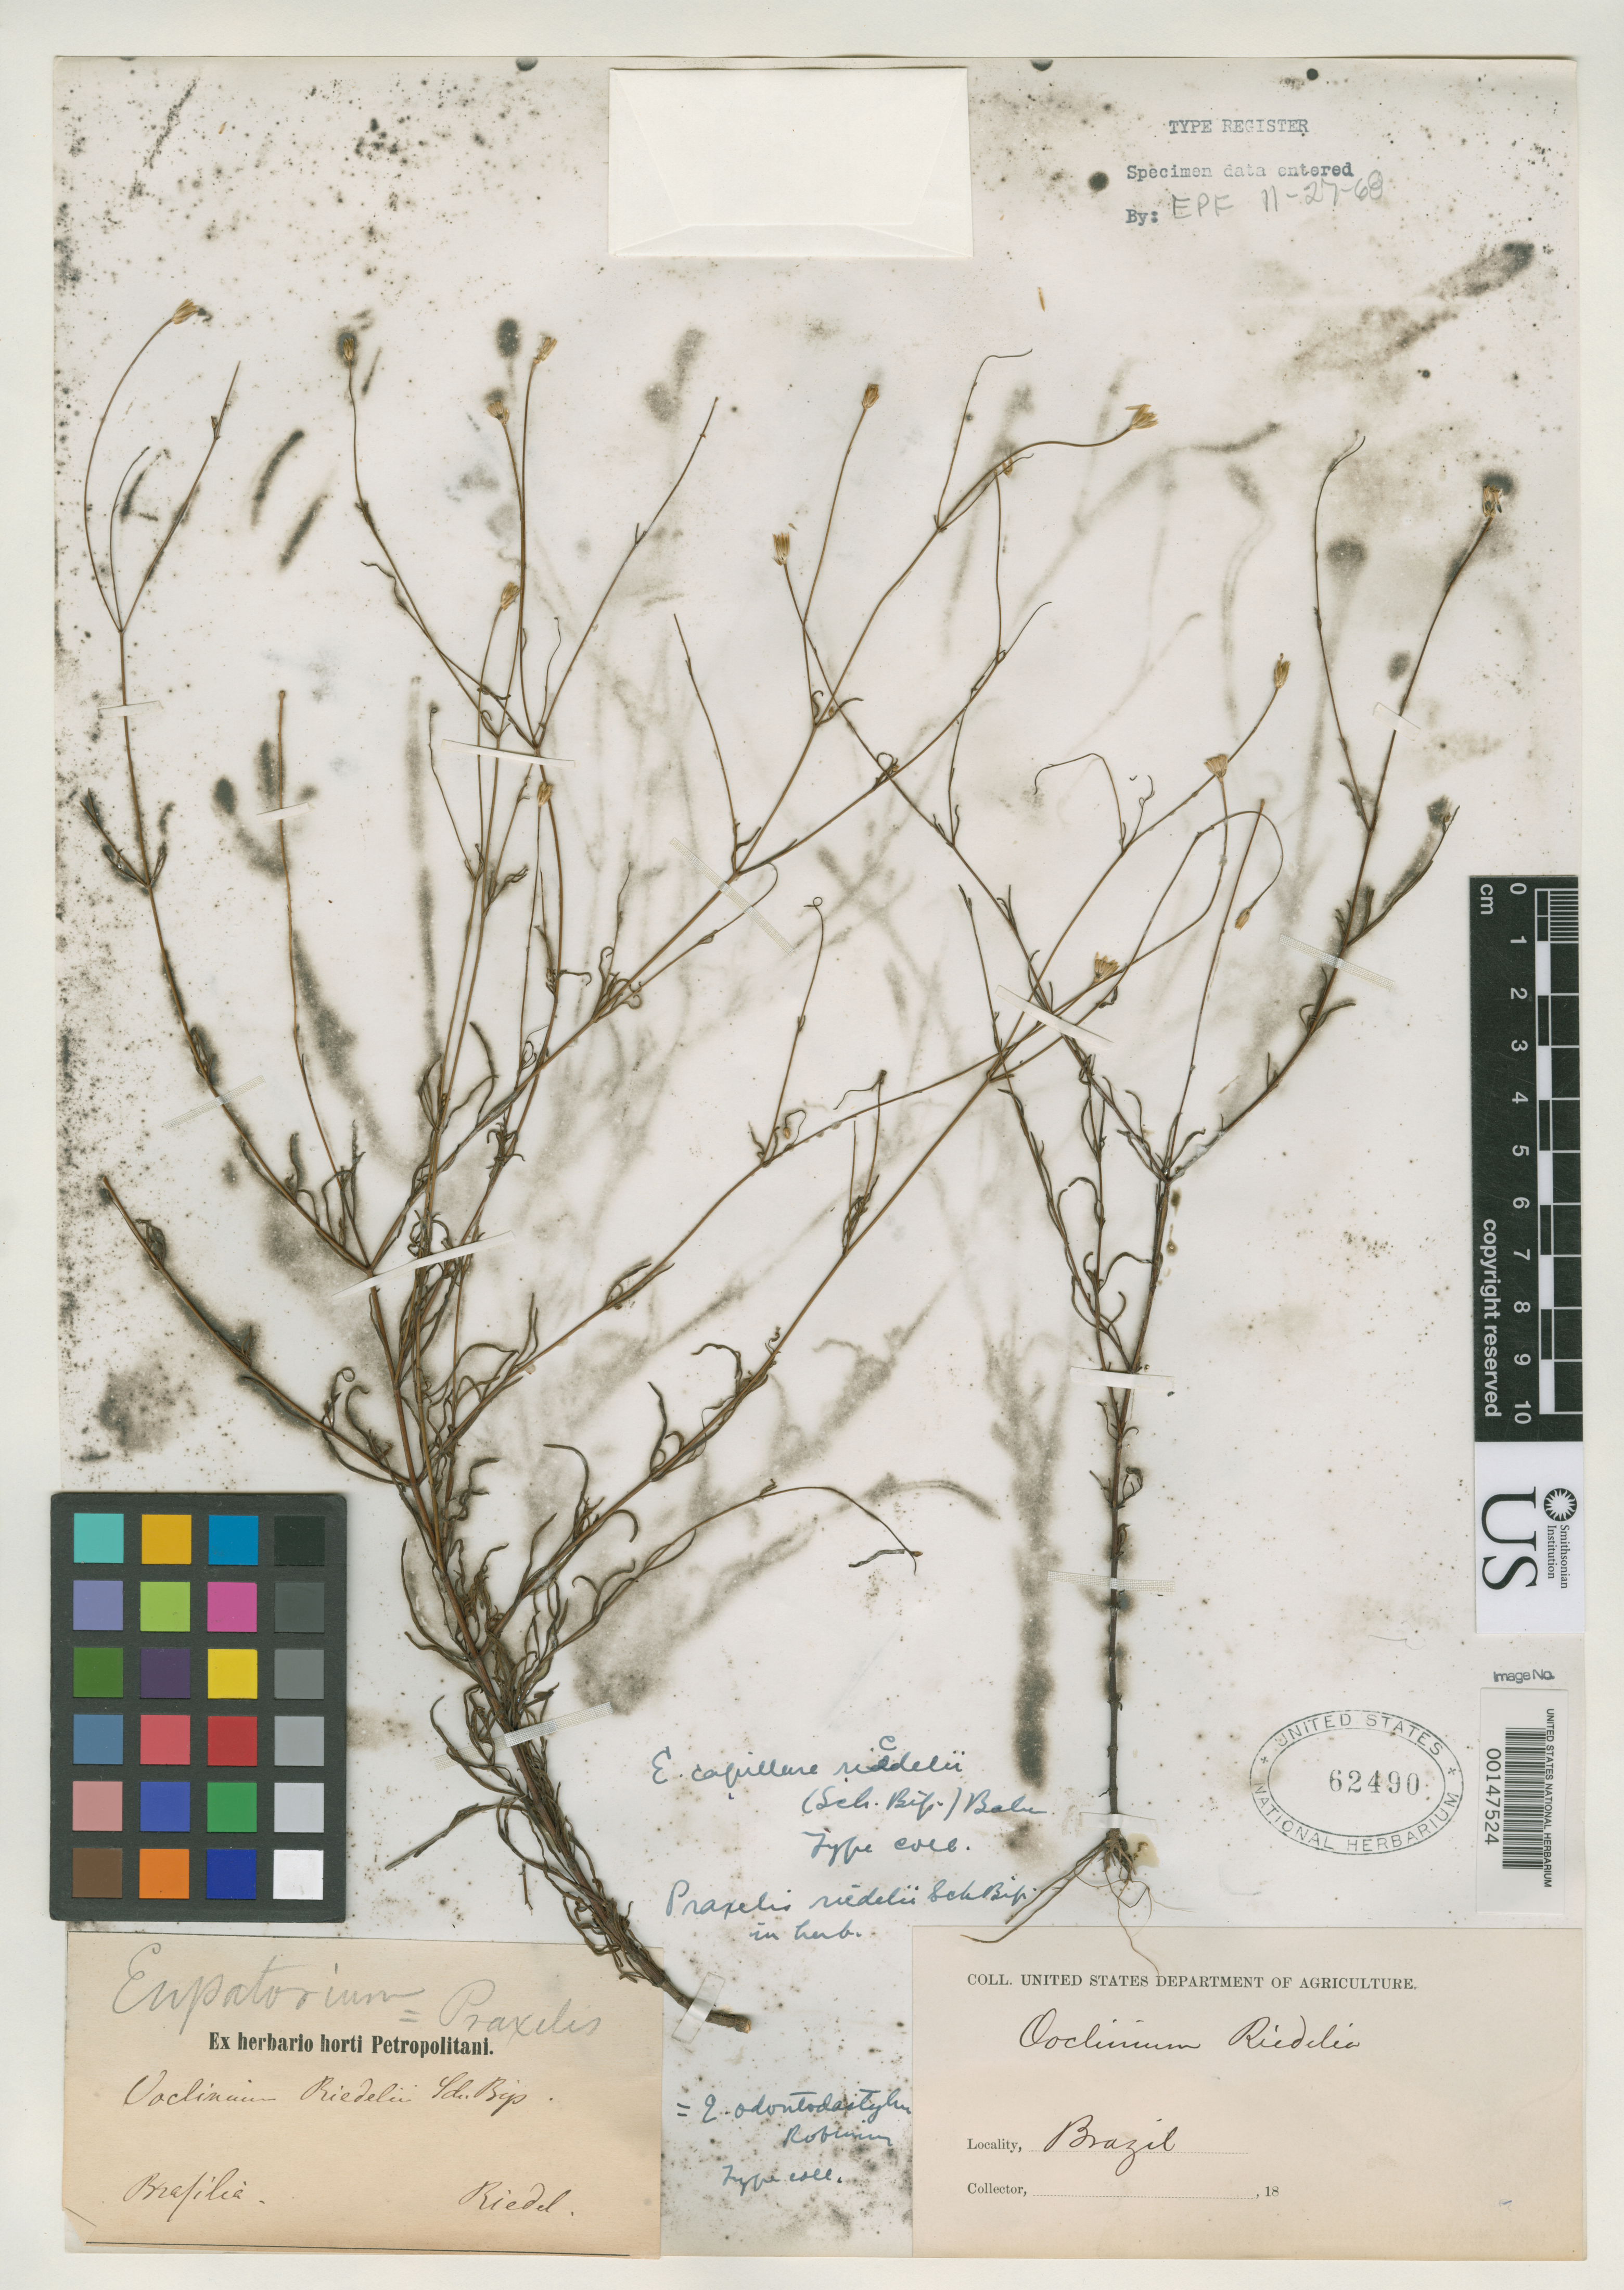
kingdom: Plantae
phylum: Tracheophyta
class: Magnoliopsida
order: Asterales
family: Asteraceae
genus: Eupatorium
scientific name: Eupatorium capillare var. riedelii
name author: Baker in Mart.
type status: Isosyntype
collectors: L. Riedel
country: Brazil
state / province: Goiás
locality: Brasilia.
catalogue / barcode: US 62490